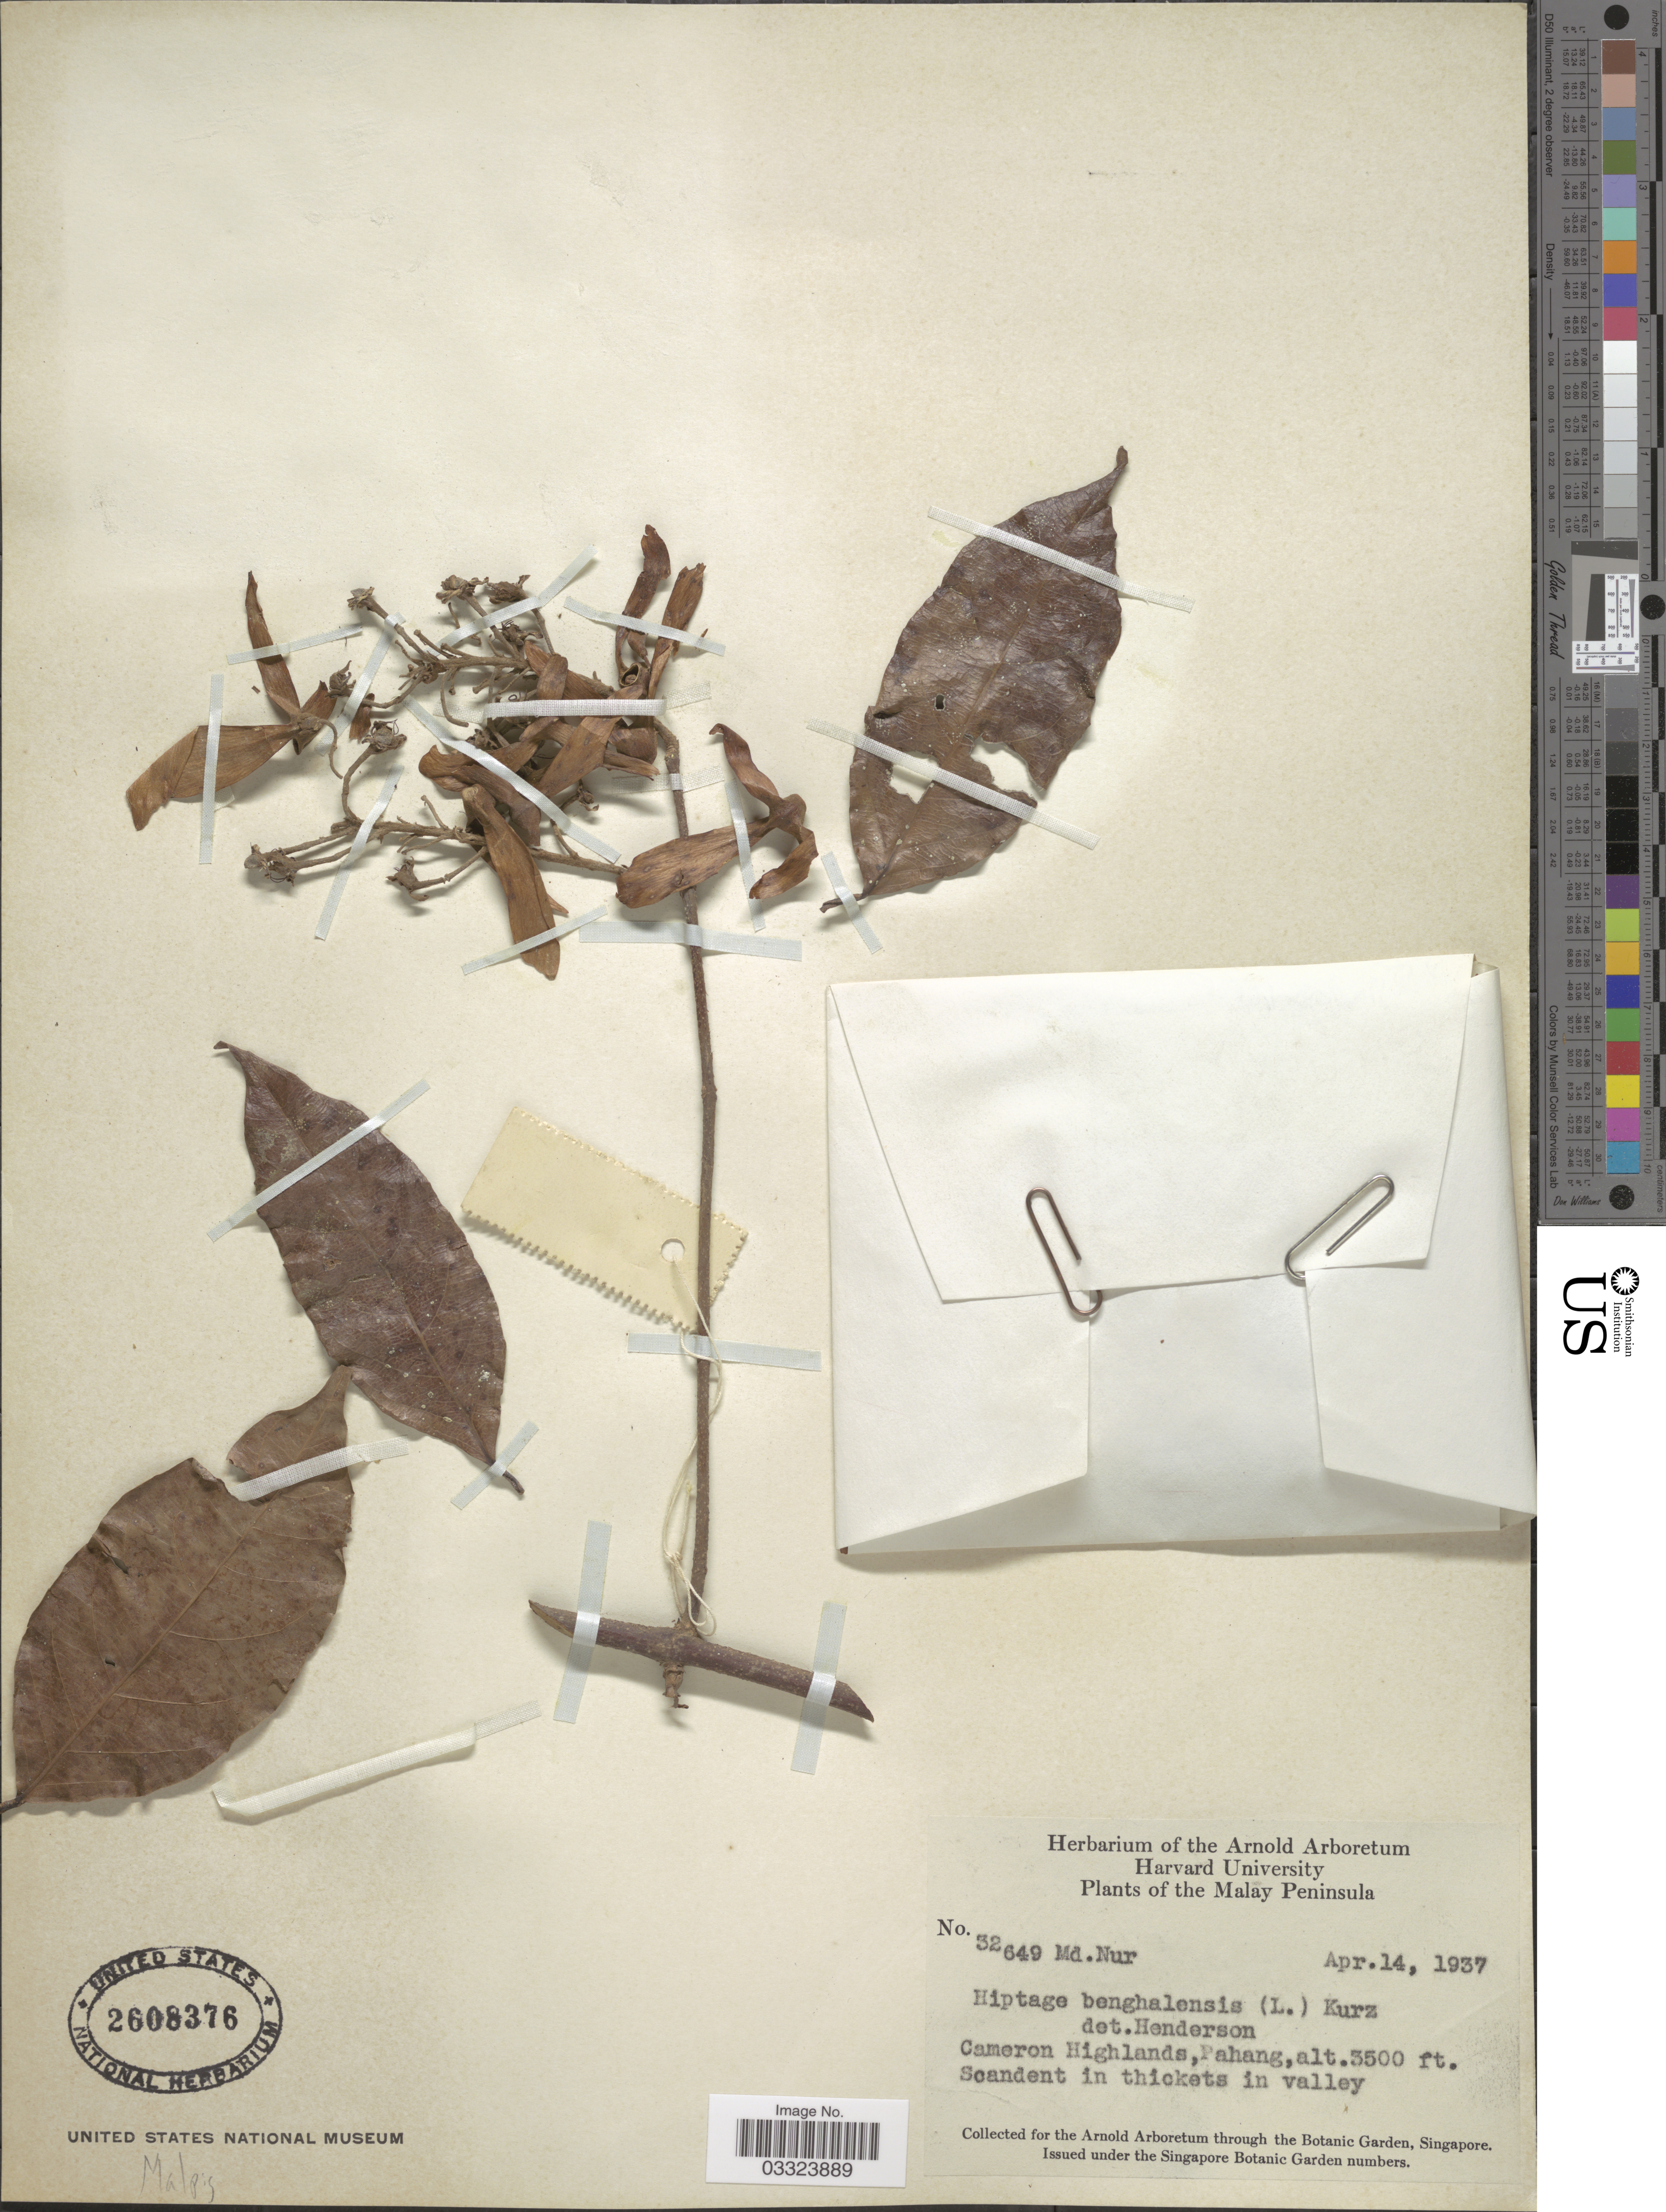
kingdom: Plantae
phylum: Tracheophyta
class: Magnoliopsida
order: Malpighiales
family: Malpighiaceae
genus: Hiptage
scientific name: Hiptage benghalensis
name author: (L.) Kurz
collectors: M. Nur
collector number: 32649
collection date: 1937-04-14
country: Malaysia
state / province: Pahang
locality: Malay Peninsula, Cameron Highlands, Pahang.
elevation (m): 1067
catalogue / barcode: US 2608376